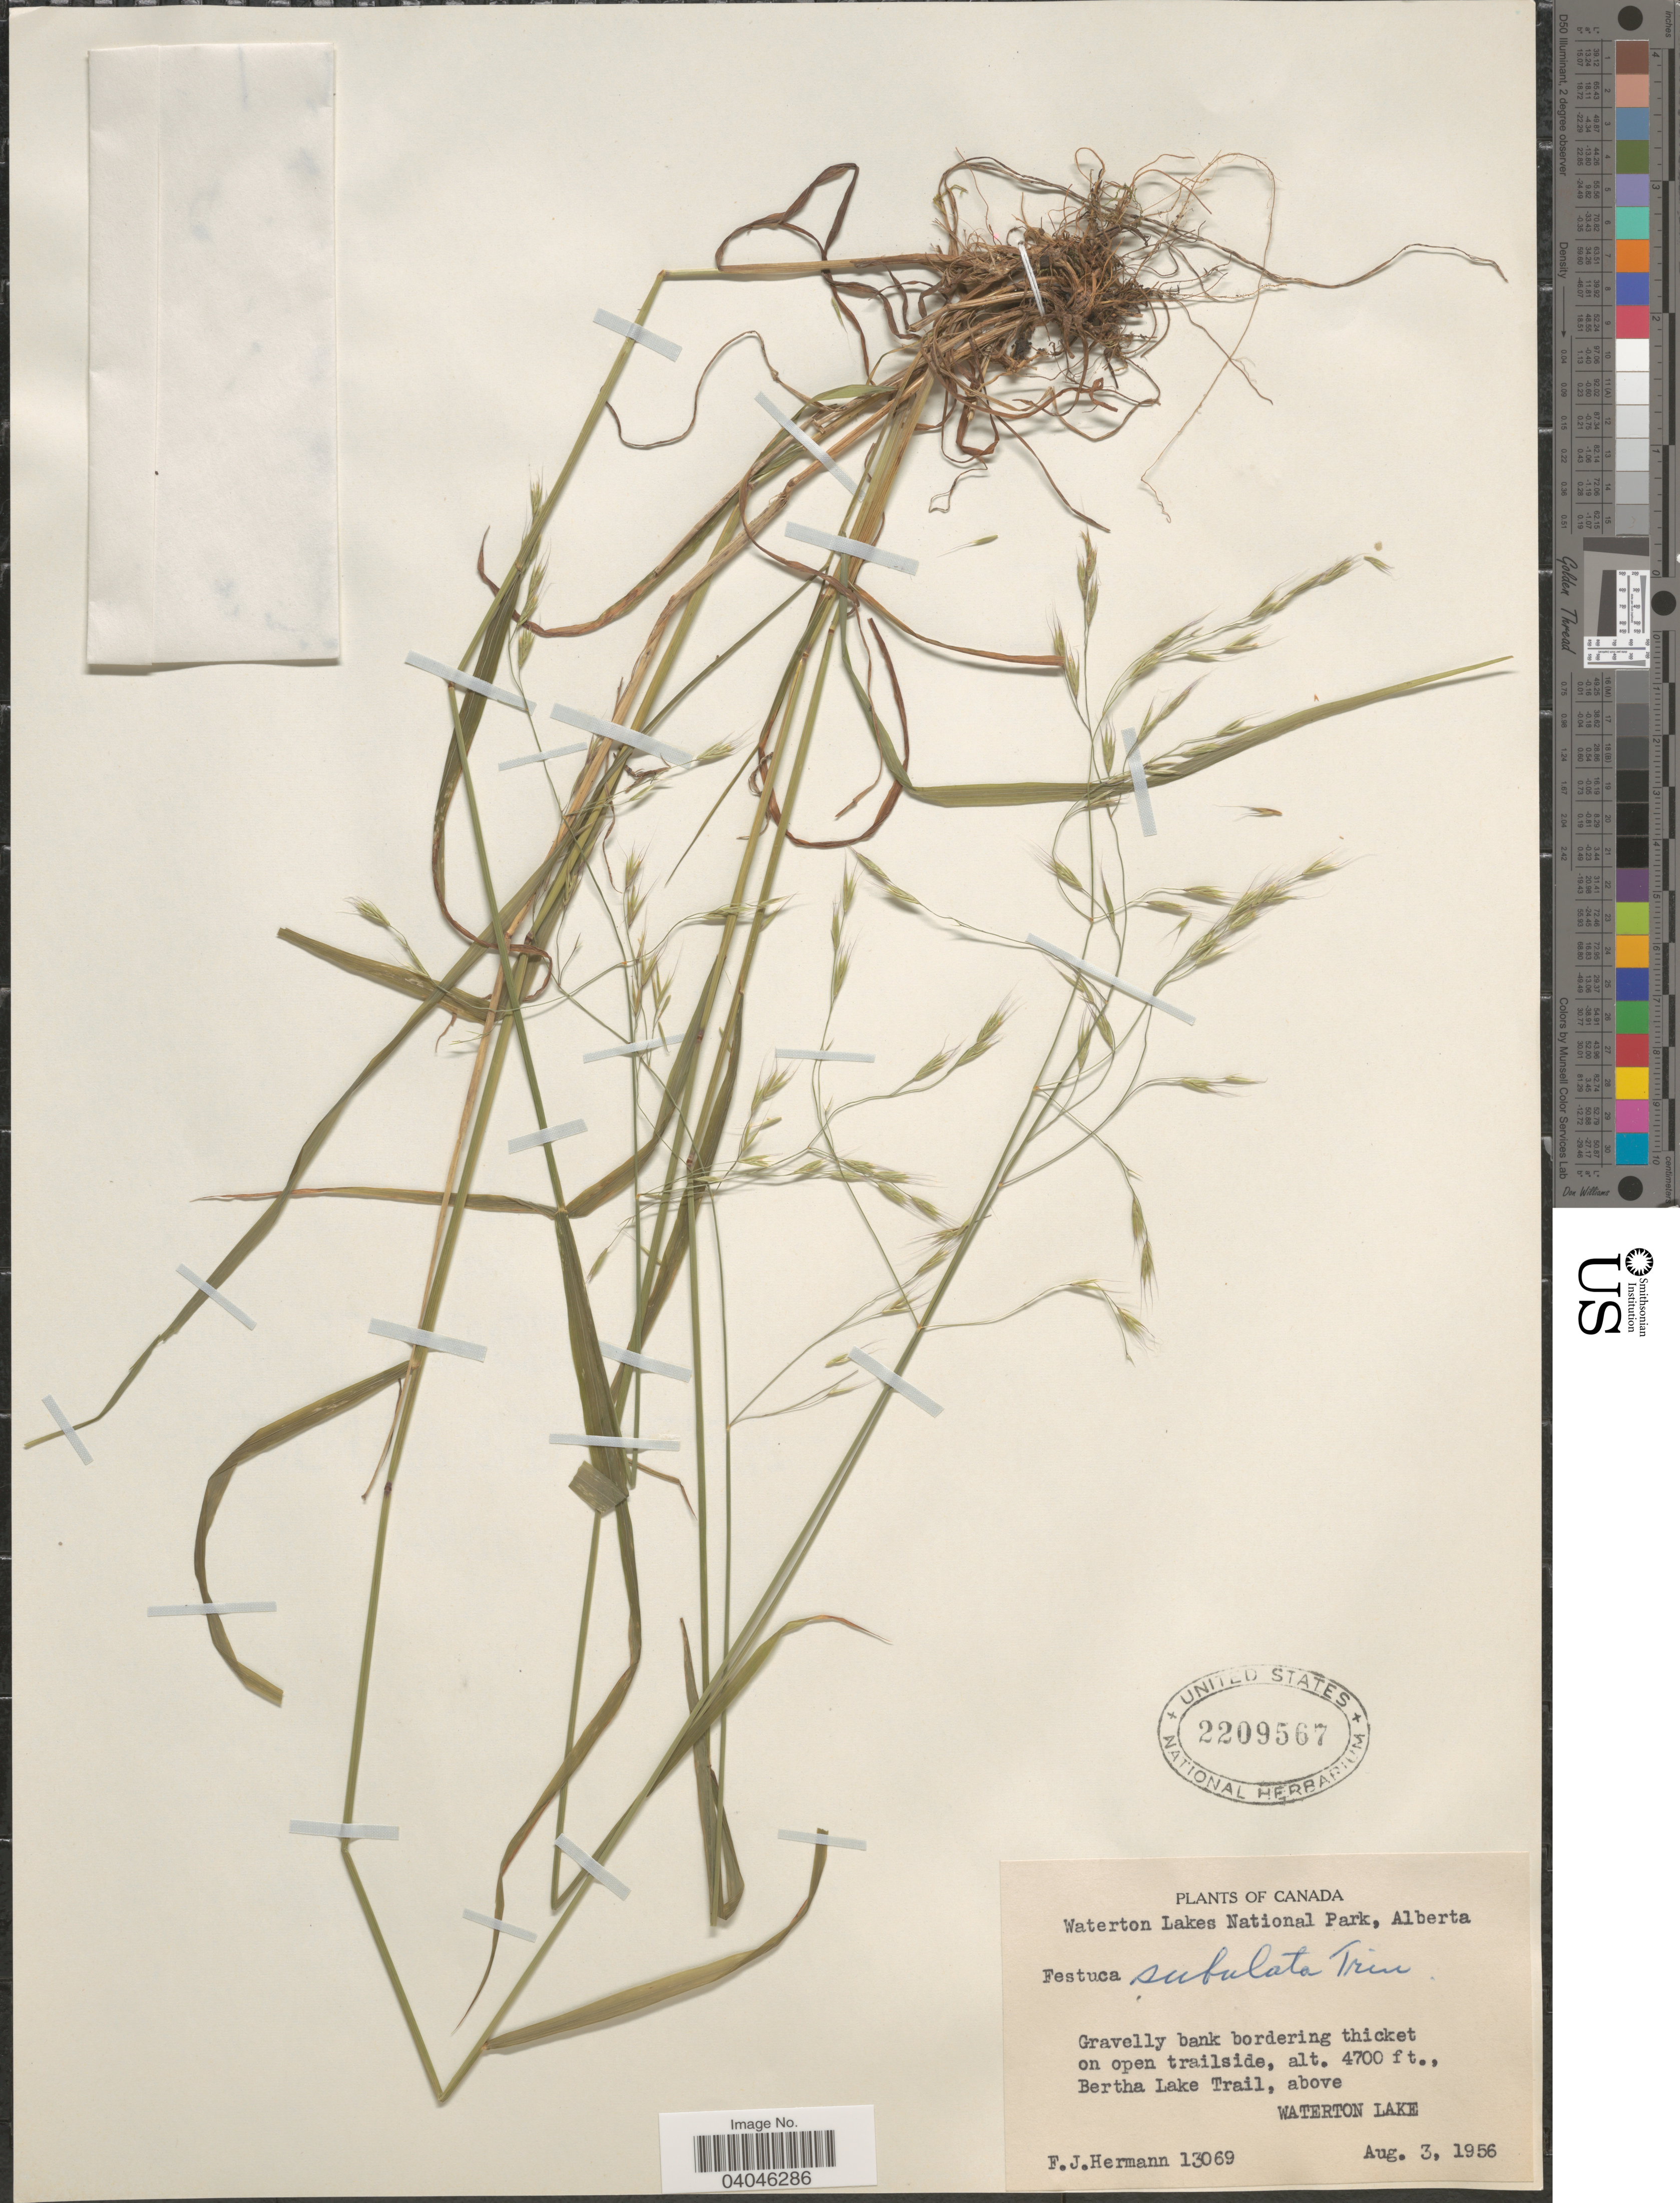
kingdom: Plantae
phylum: Tracheophyta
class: Liliopsida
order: Poales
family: Poaceae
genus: Festuca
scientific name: Festuca subulata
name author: Trin.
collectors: F. J. Hermann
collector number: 13069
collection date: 1956-08-03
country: Canada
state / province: Alberta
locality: Waterton Lakes National Park. Bertha Lake Trail, above Waterton Lake.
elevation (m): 1433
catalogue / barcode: US 2209567